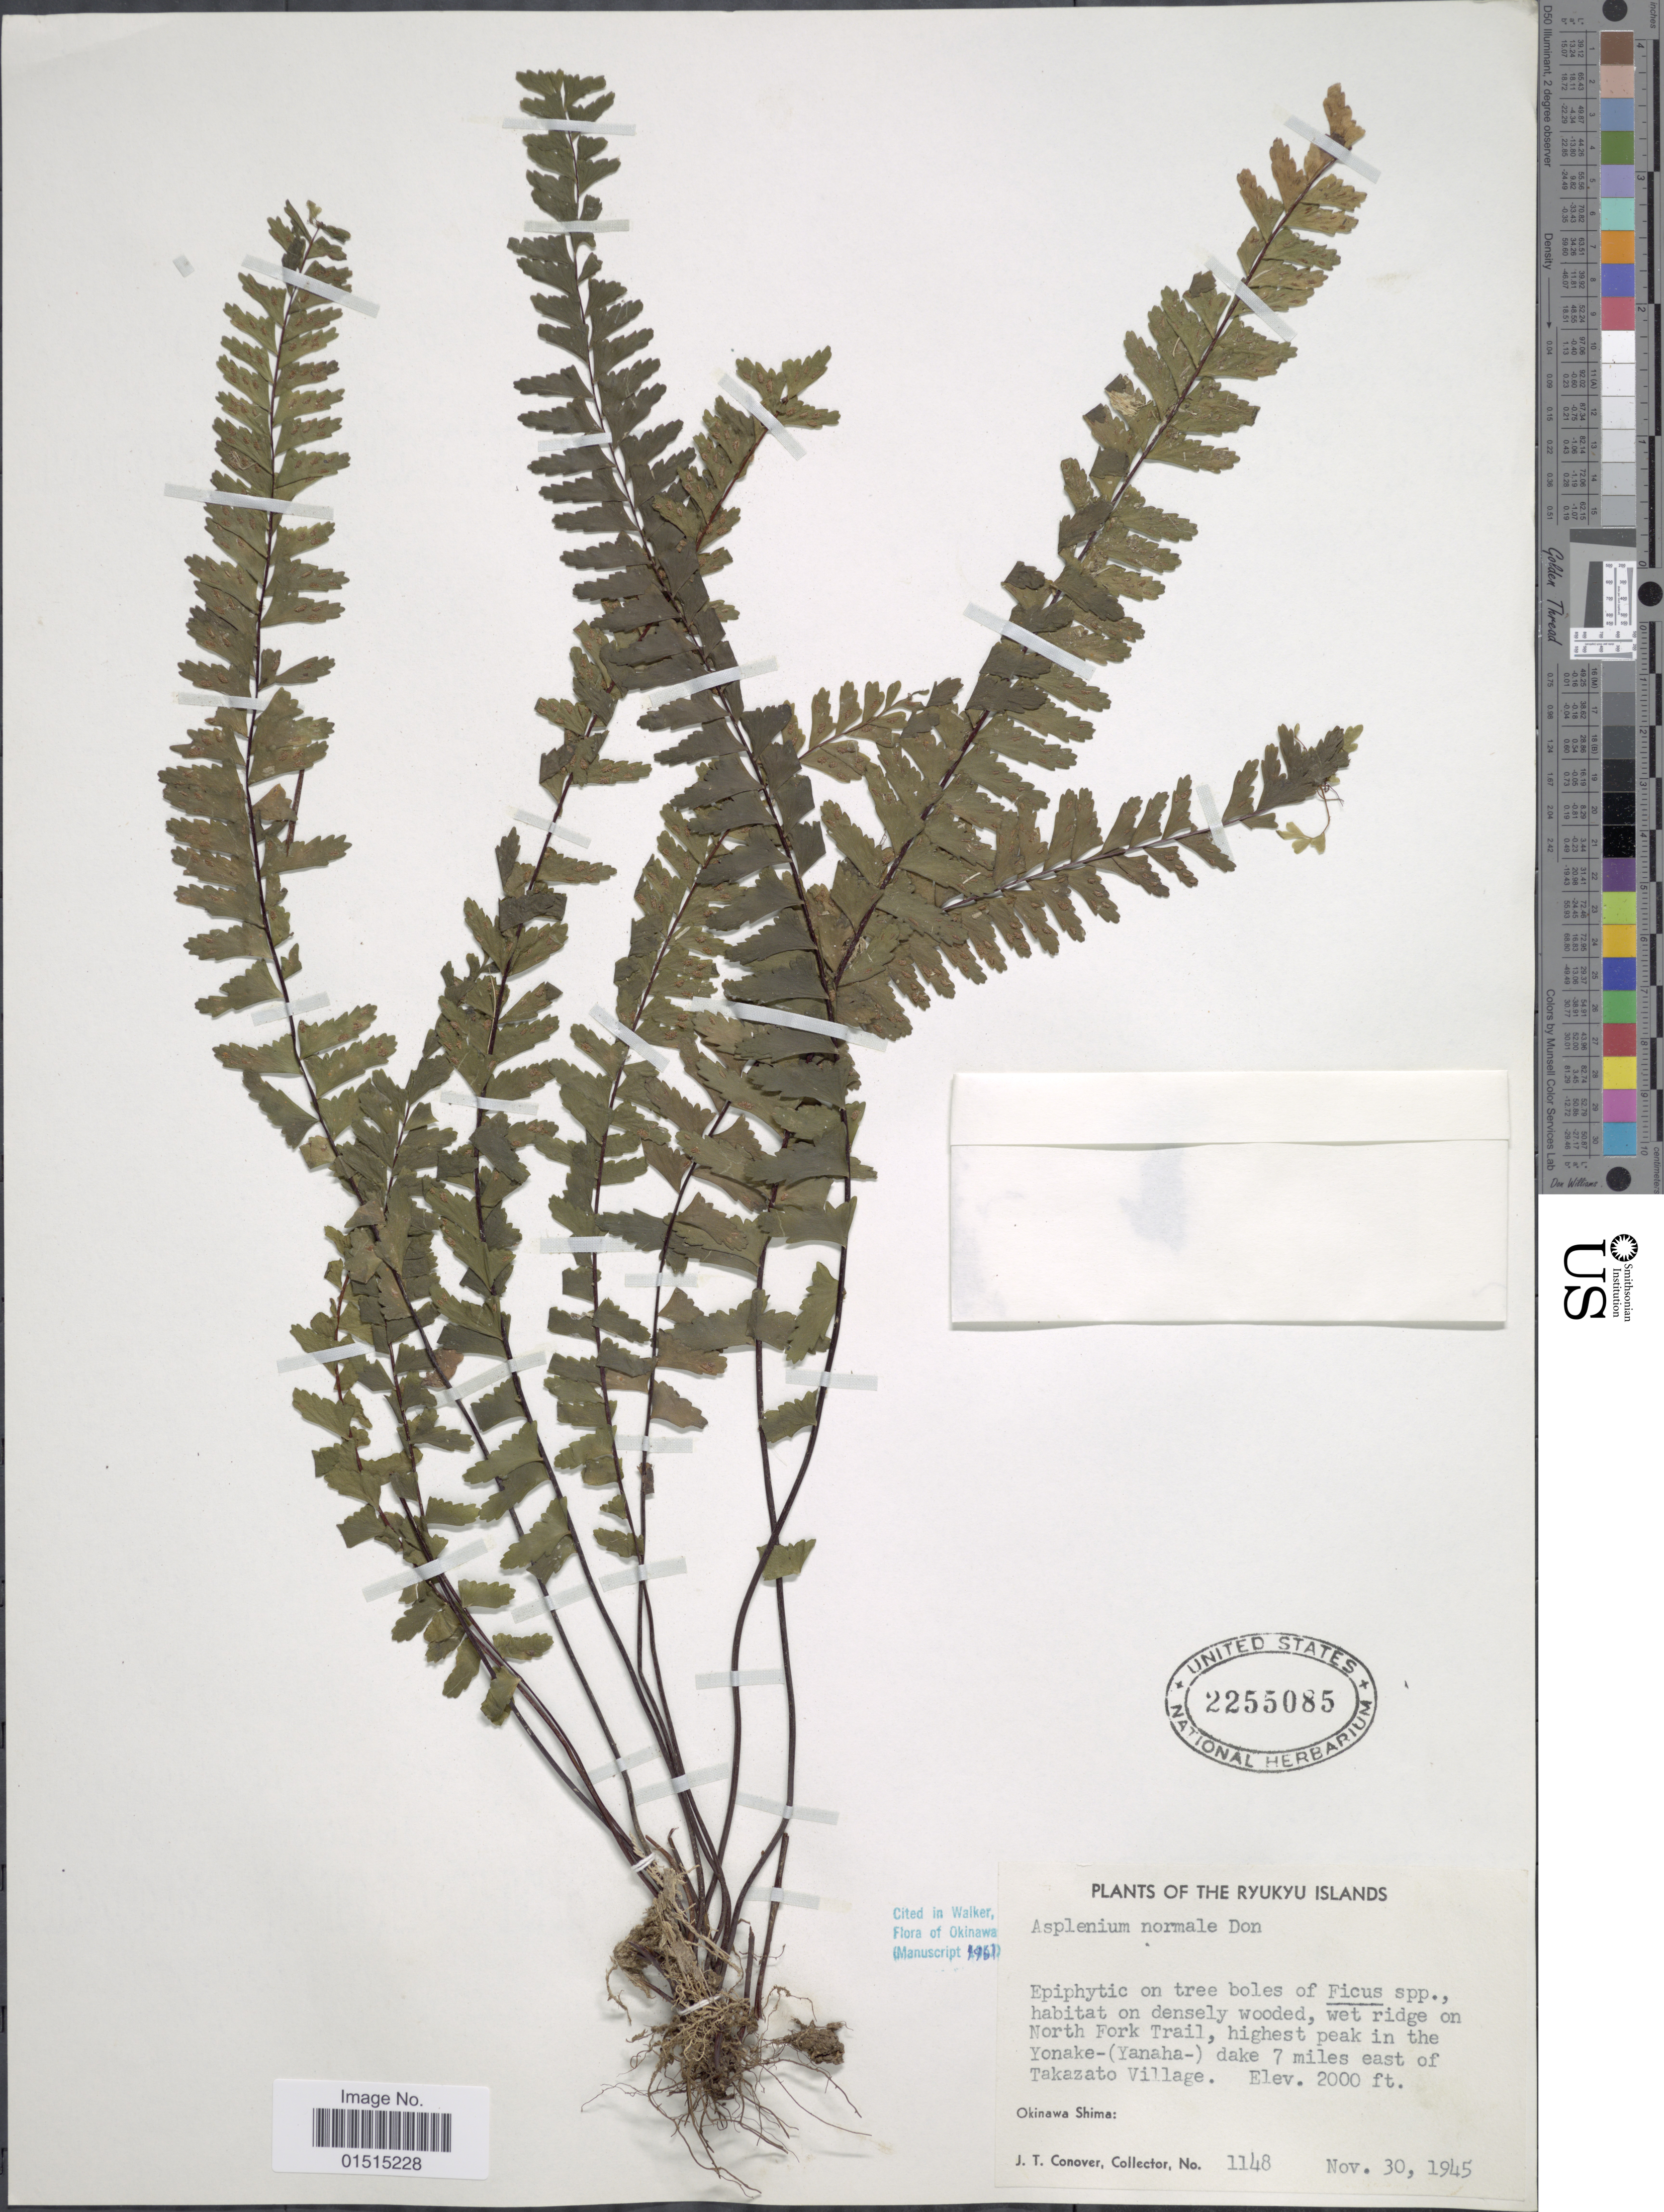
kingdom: Plantae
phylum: Tracheophyta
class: Polypodiopsida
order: Polypodiales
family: Aspleniaceae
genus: Asplenium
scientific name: Asplenium normale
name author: D. Don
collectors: J. T. Conover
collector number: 1148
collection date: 1945-11-30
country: Japan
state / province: Okinawa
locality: Epiphytic on tree boles of Ficus spp., habitat on densely wooded, wet ridge on North Fork Trail, highest peak in the Yonake (Yanaha) dake 7 miles east of Takazato Village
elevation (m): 610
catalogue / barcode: US 2255085